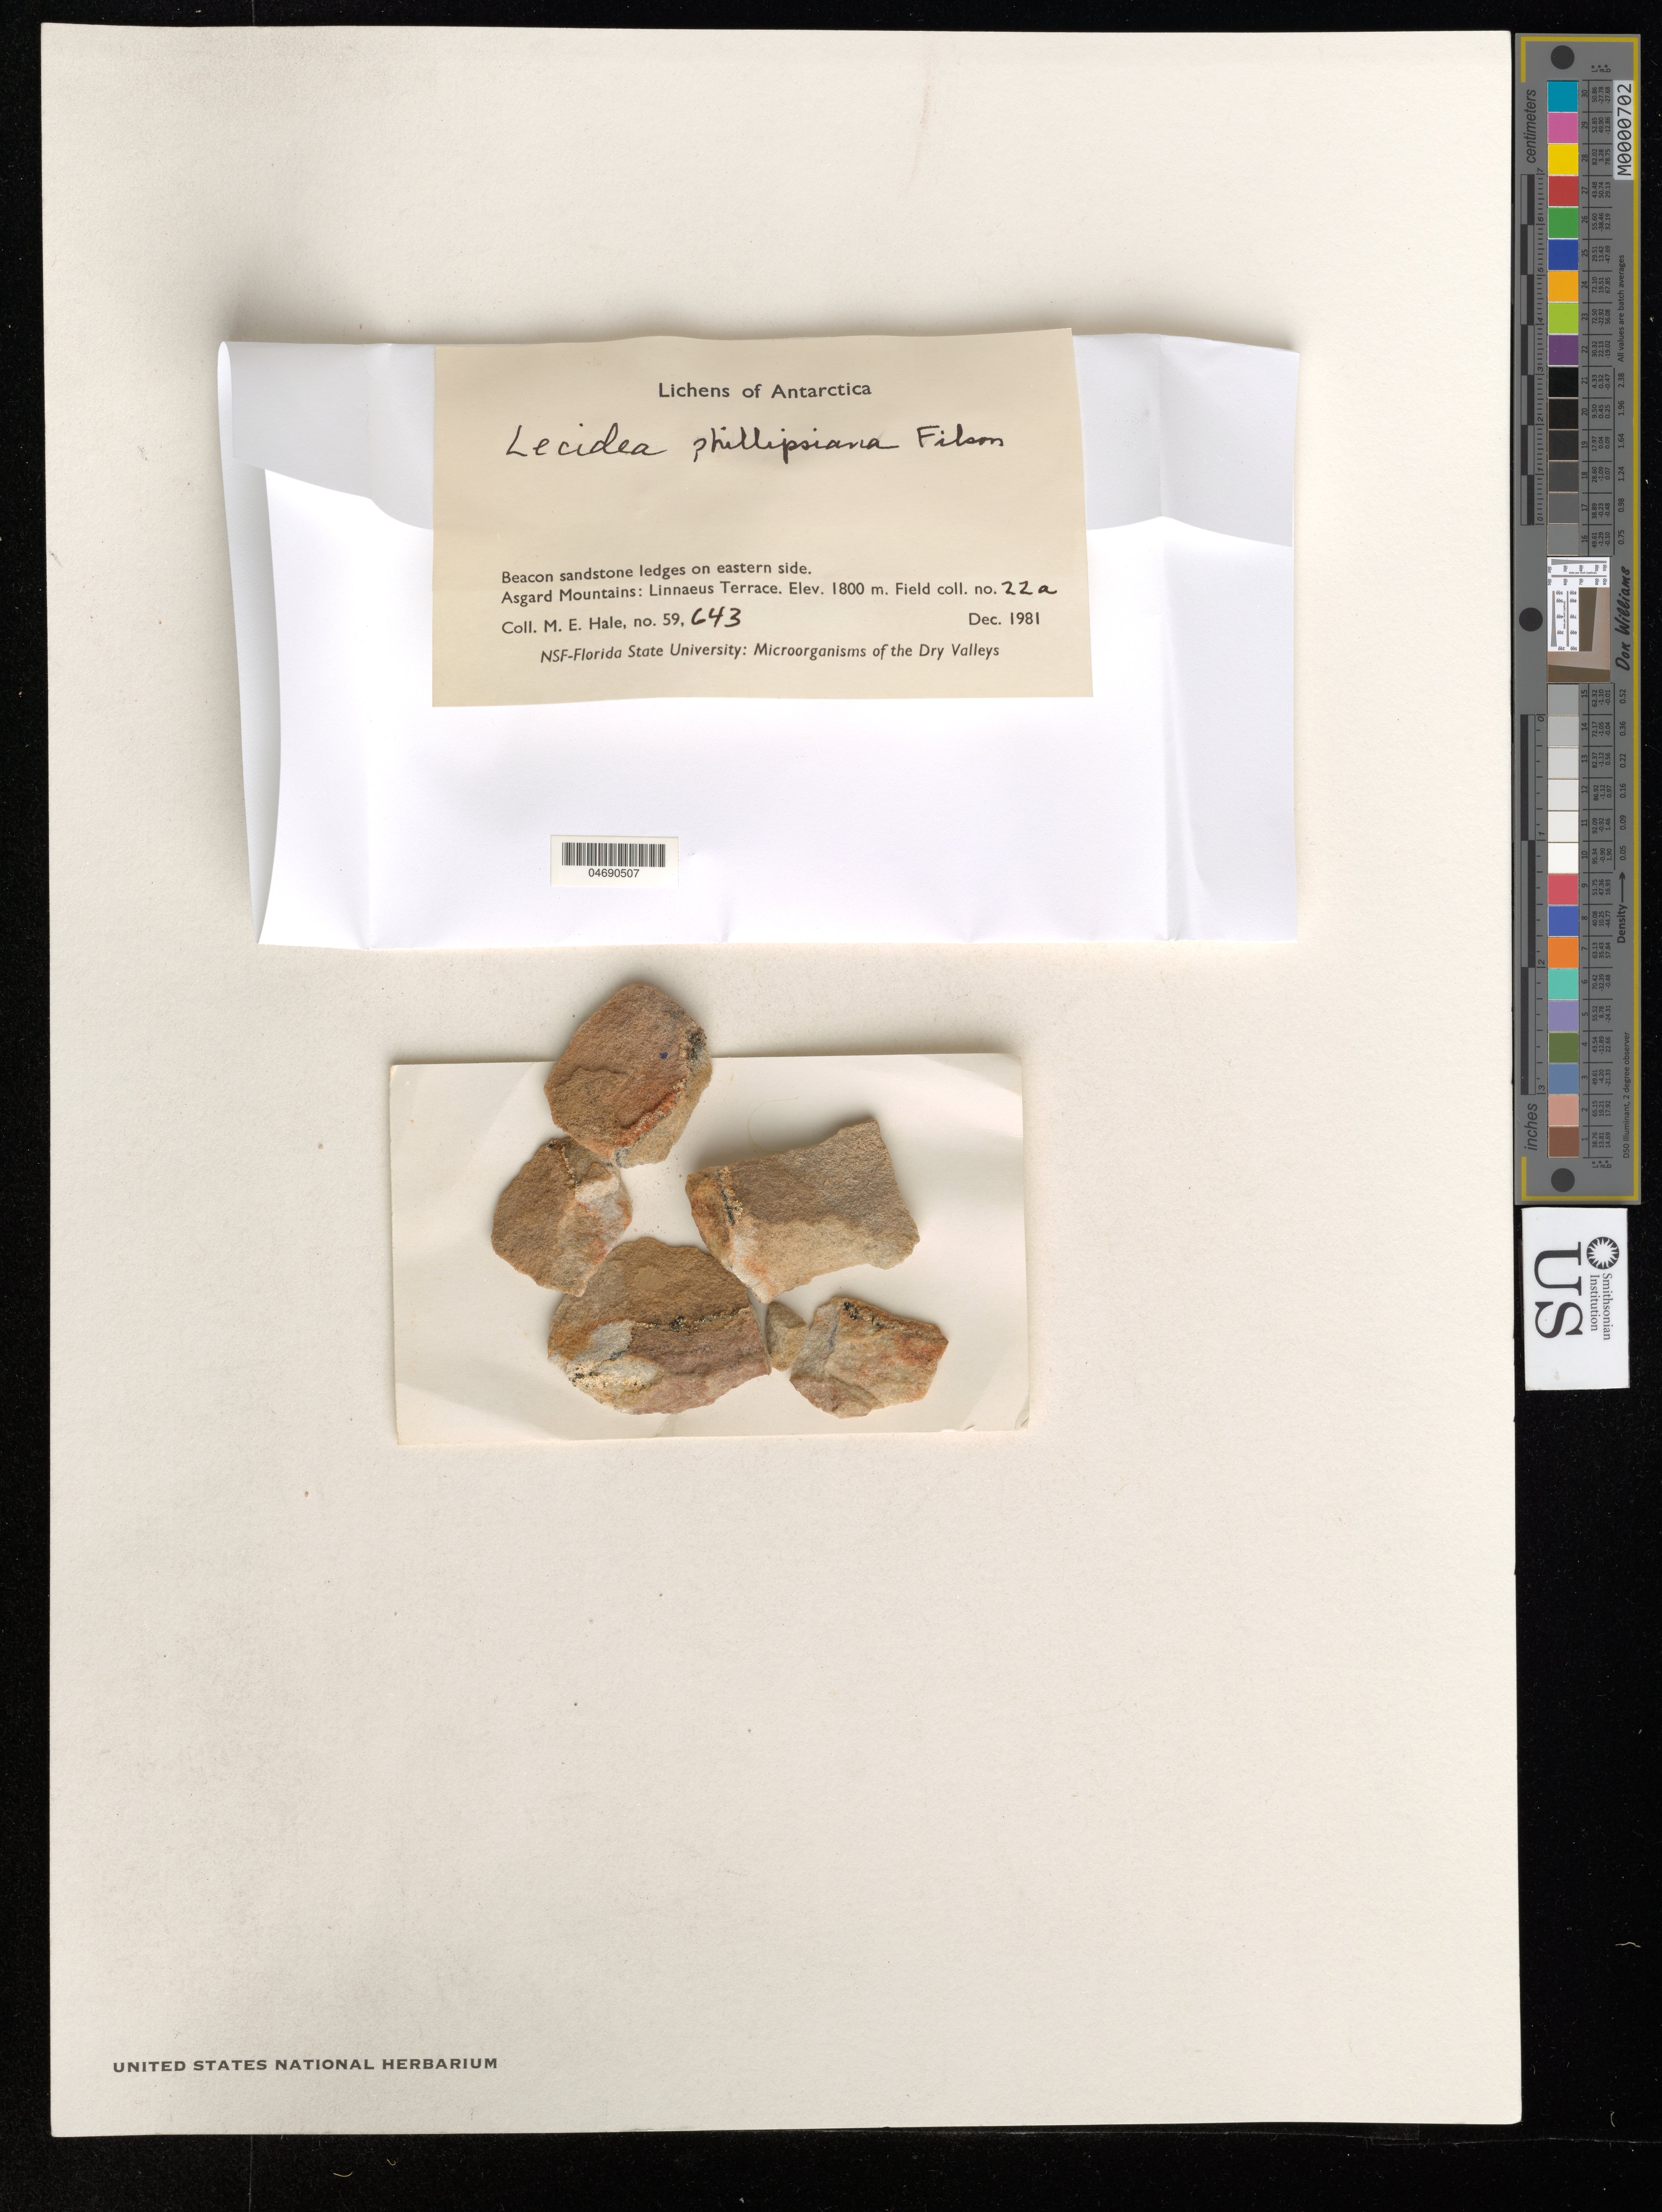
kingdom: Fungi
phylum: Ascomycota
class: Lecanoromycetes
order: Lecideales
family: Lecideaceae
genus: Lecidea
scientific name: Lecidea phillipsiana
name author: Filson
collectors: M. Hale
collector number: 59643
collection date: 1981-12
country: Antarctica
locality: Beacon sandstone ledges on eastern side. Asgard Mountains: Linnaeus Terrace.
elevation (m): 1800